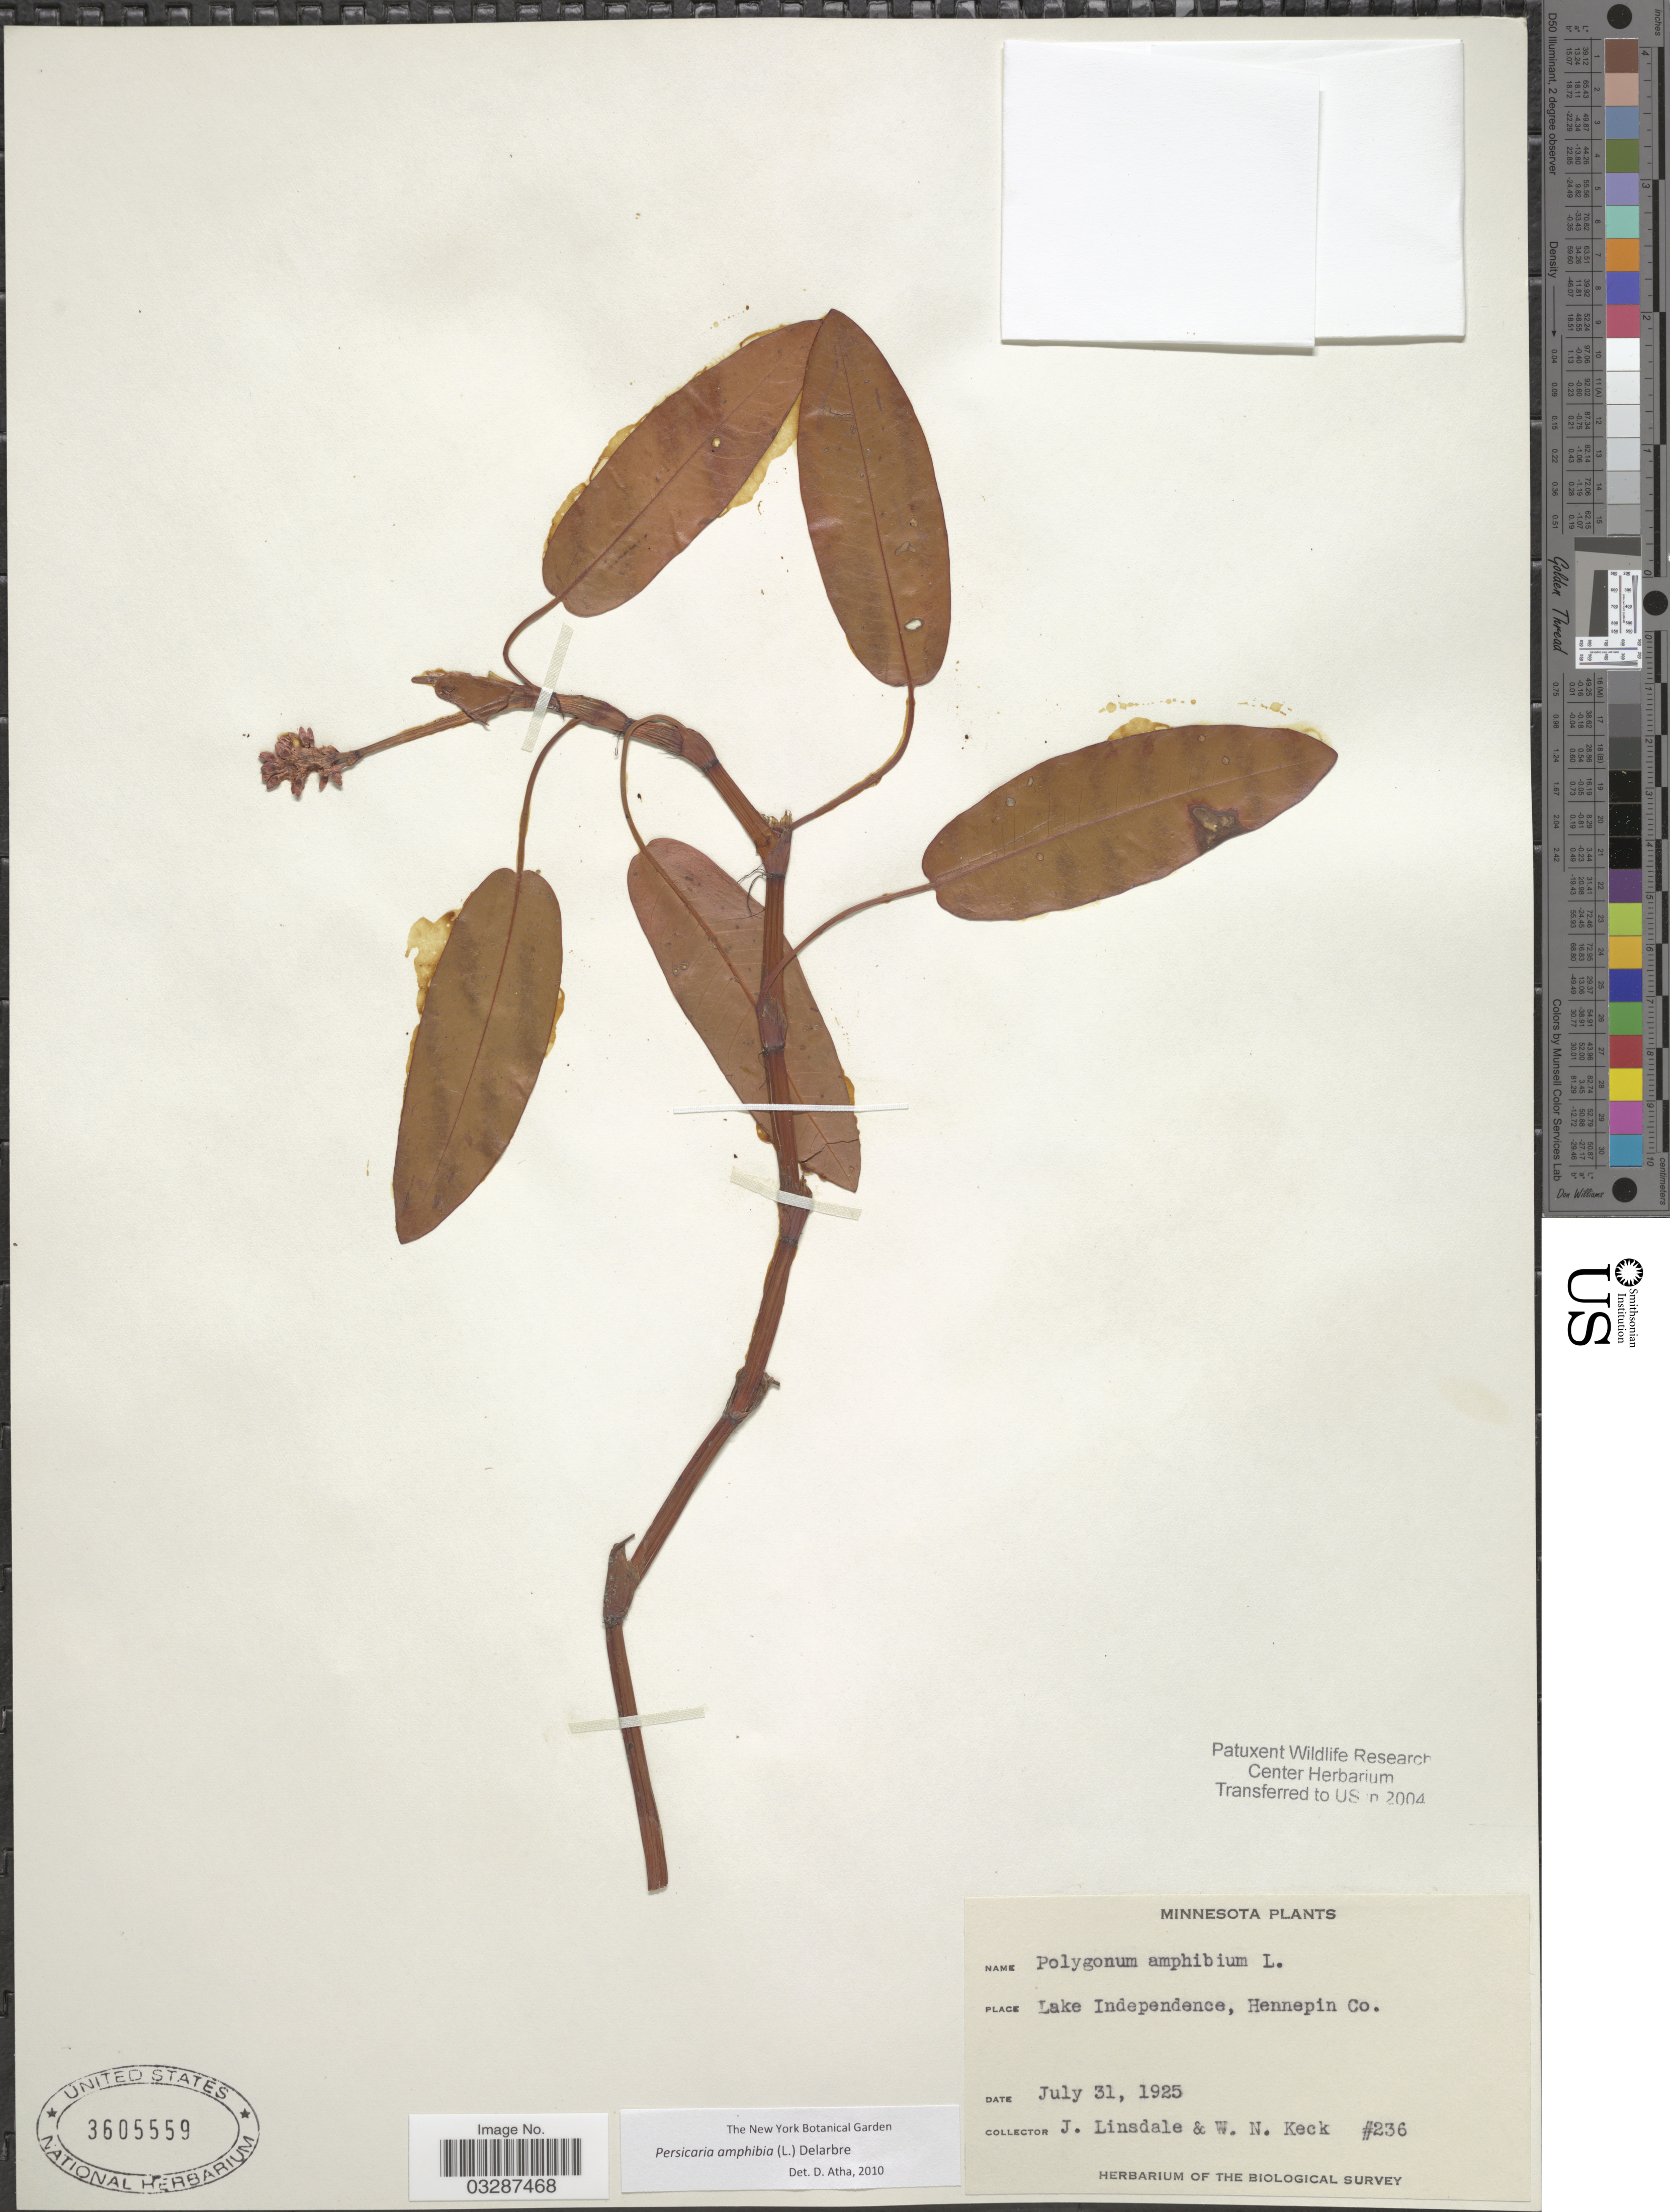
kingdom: Plantae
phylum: Tracheophyta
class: Magnoliopsida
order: Caryophyllales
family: Polygonaceae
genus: Persicaria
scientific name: Persicaria amphibia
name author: (L.) Delarbre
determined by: Atha, D. E.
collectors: J. Linsdale & W. Keck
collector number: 236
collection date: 1925-07-31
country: United States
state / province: Minnesota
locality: Lake Independence, Hennepin Co.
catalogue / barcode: US 3605559